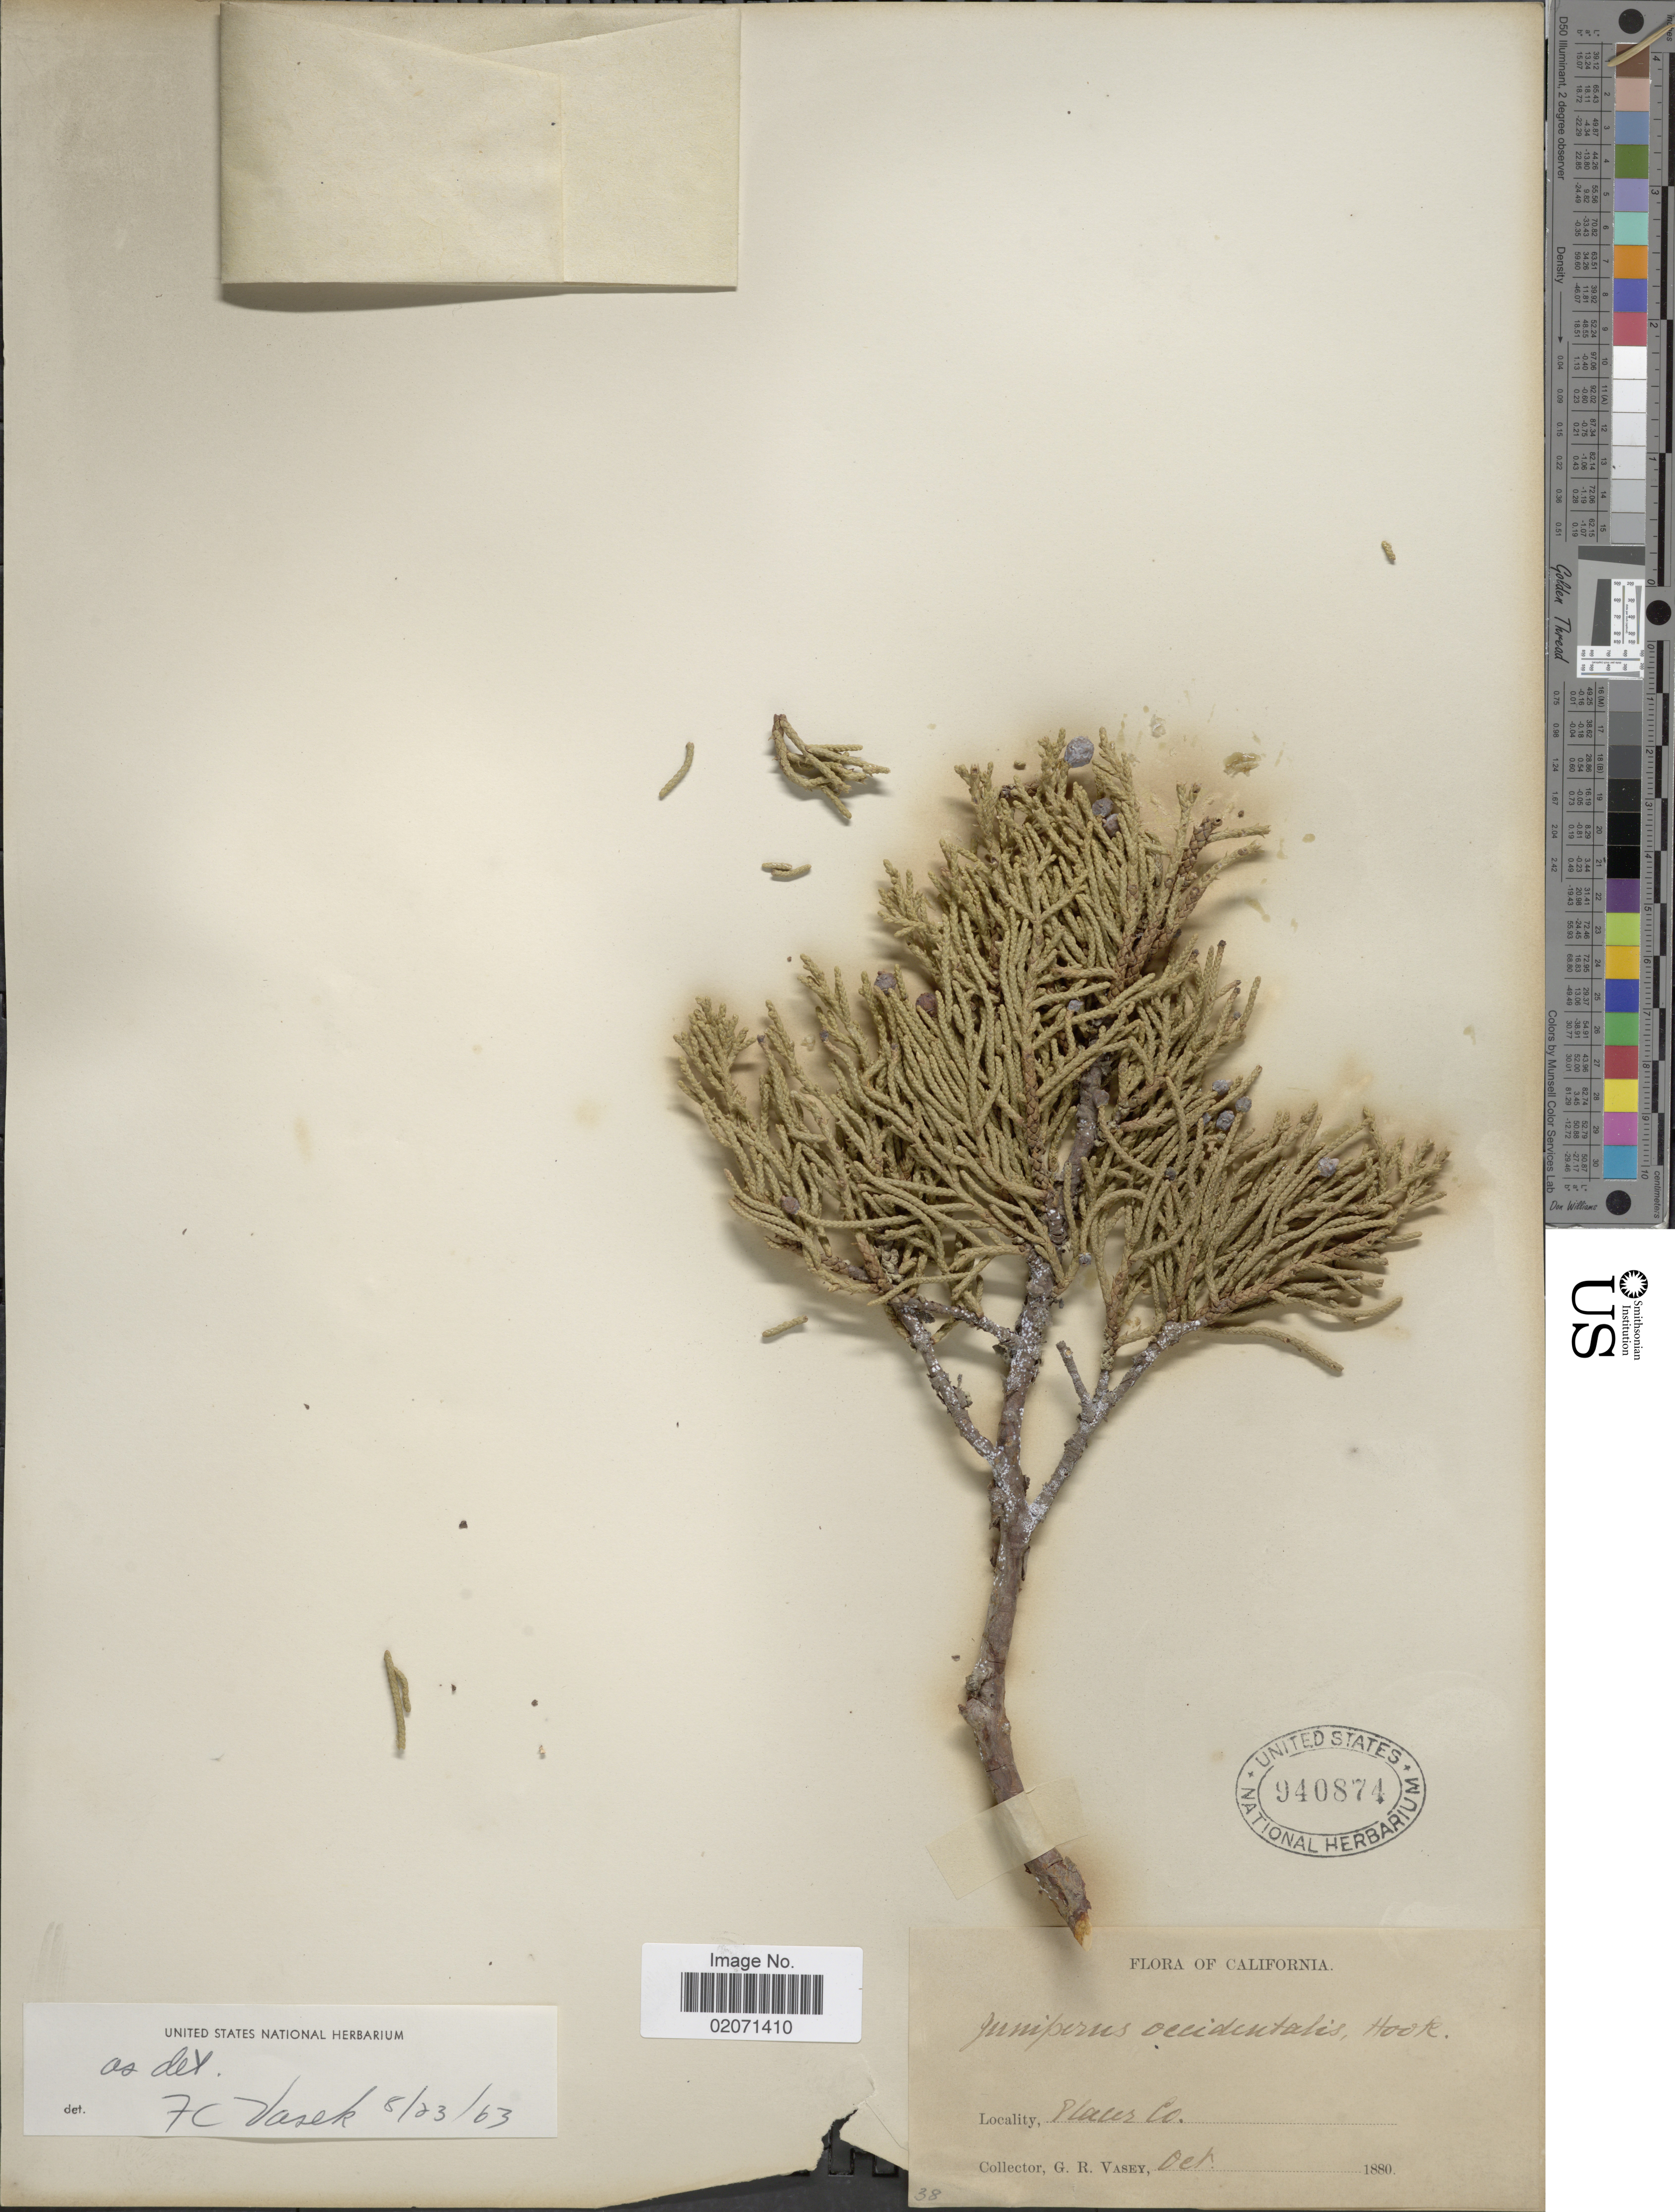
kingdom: Plantae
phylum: Tracheophyta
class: Pinopsida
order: Pinales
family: Cupressaceae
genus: Juniperus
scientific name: Juniperus occidentalis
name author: Hook.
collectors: G. R. Vasey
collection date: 1880-10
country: United States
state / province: California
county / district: Placer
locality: Placer Co.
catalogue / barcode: US 940874